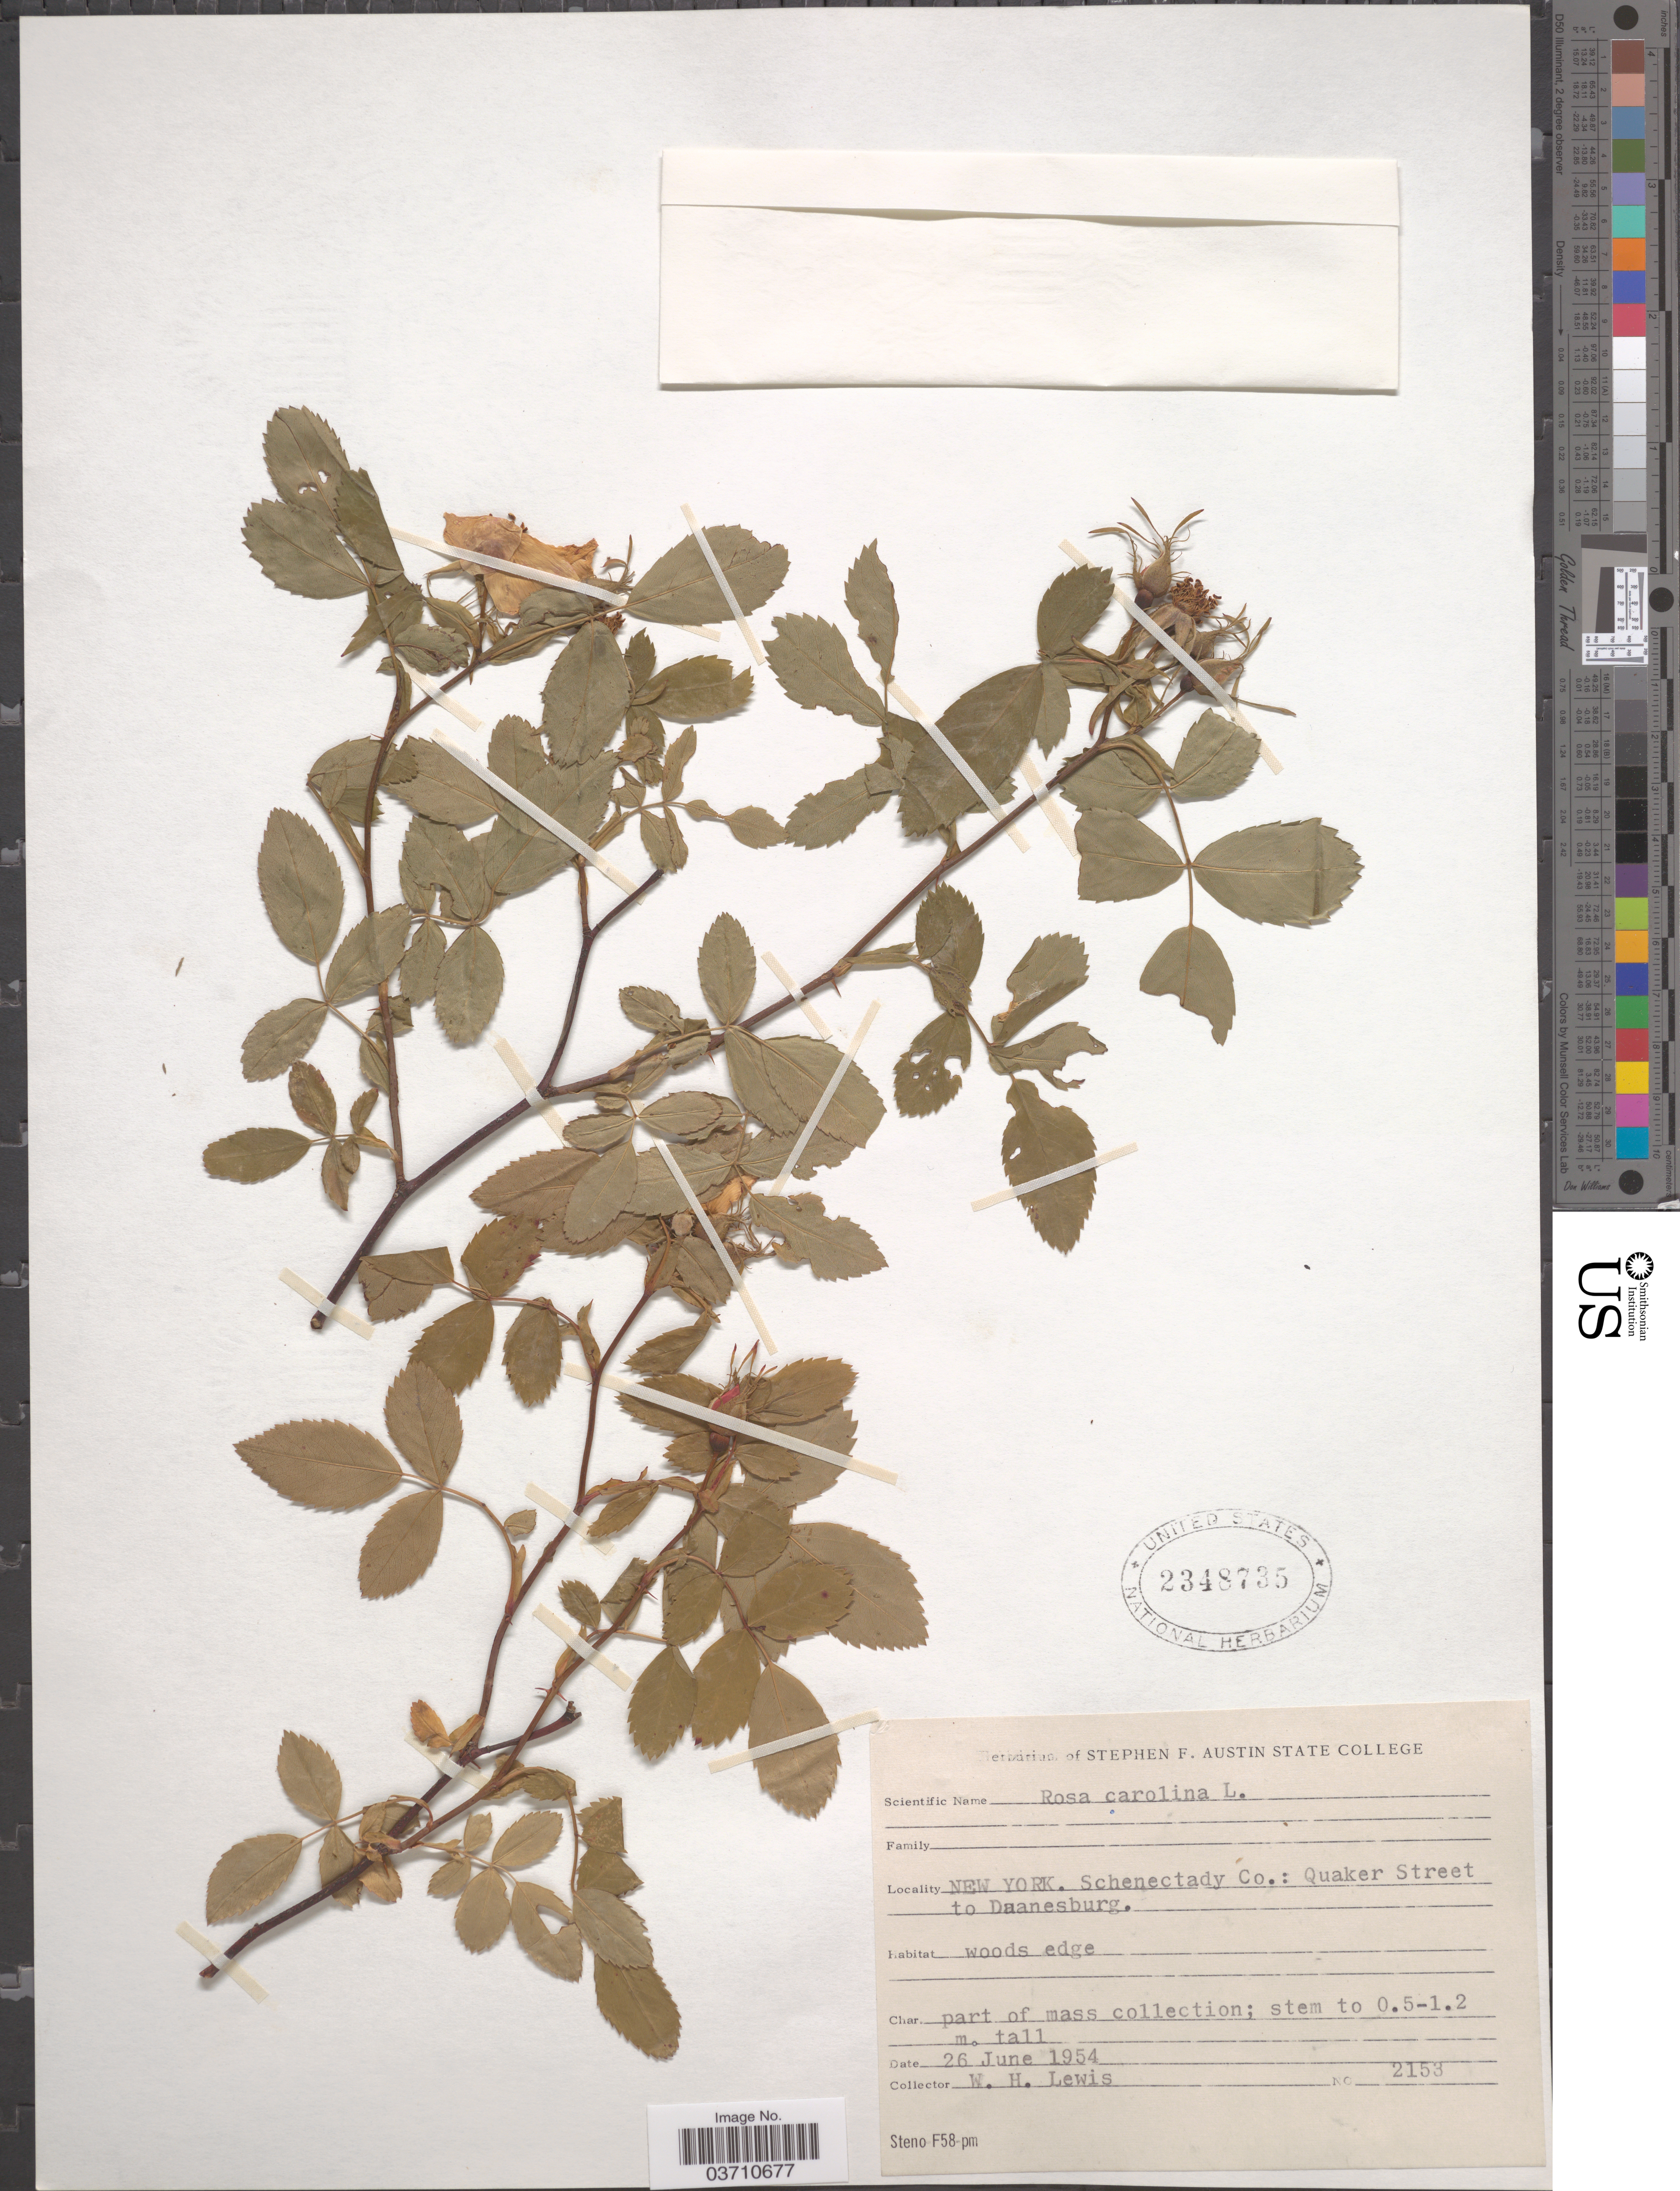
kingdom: Plantae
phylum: Tracheophyta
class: Magnoliopsida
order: Rosales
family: Rosaceae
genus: Rosa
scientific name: Rosa carolina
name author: L.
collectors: W. H. Lewis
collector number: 2153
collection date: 1954-06-26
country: United States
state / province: New York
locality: Schenectady Co.: Quaker Street to Daanesburg.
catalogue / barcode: US 2348735